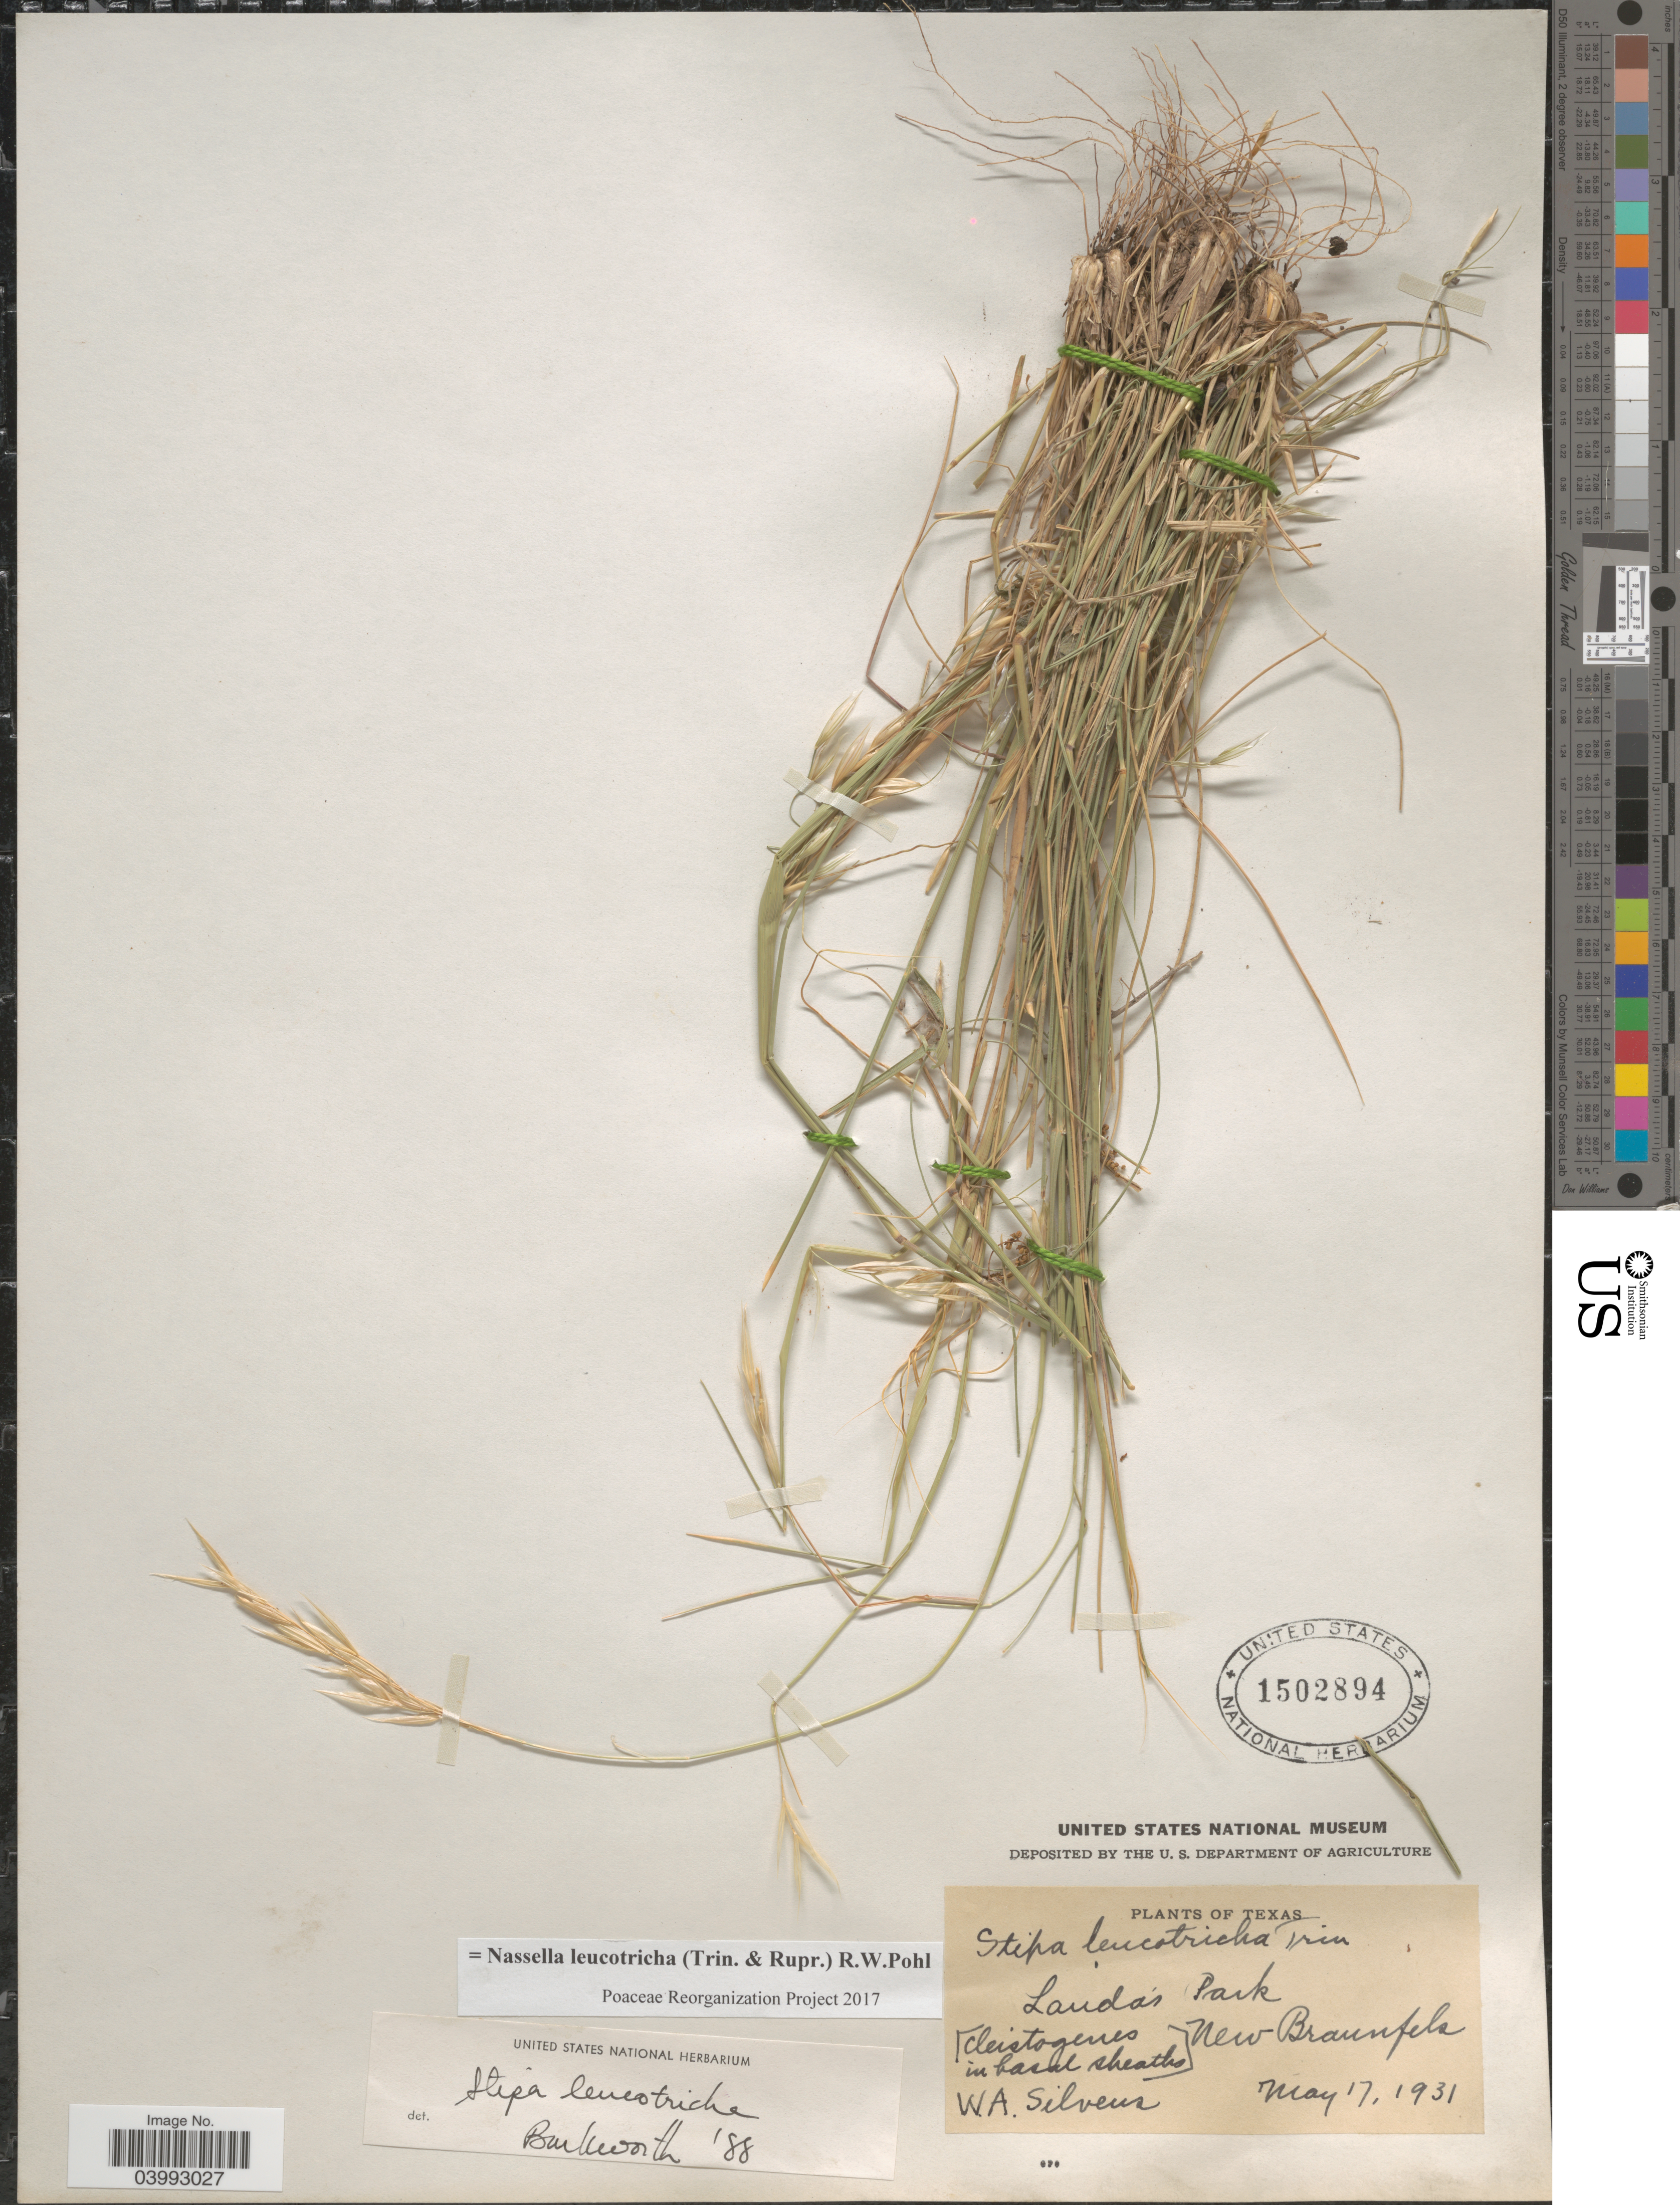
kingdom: Plantae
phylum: Tracheophyta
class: Liliopsida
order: Poales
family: Poaceae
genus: Nassella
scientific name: Nassella leucotricha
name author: (Trin. & Rupr.) R.W. Pohl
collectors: W. Silveus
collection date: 1931-05-17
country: United States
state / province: Texas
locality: Landa's Park. New Braunfels.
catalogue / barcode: US 1502894